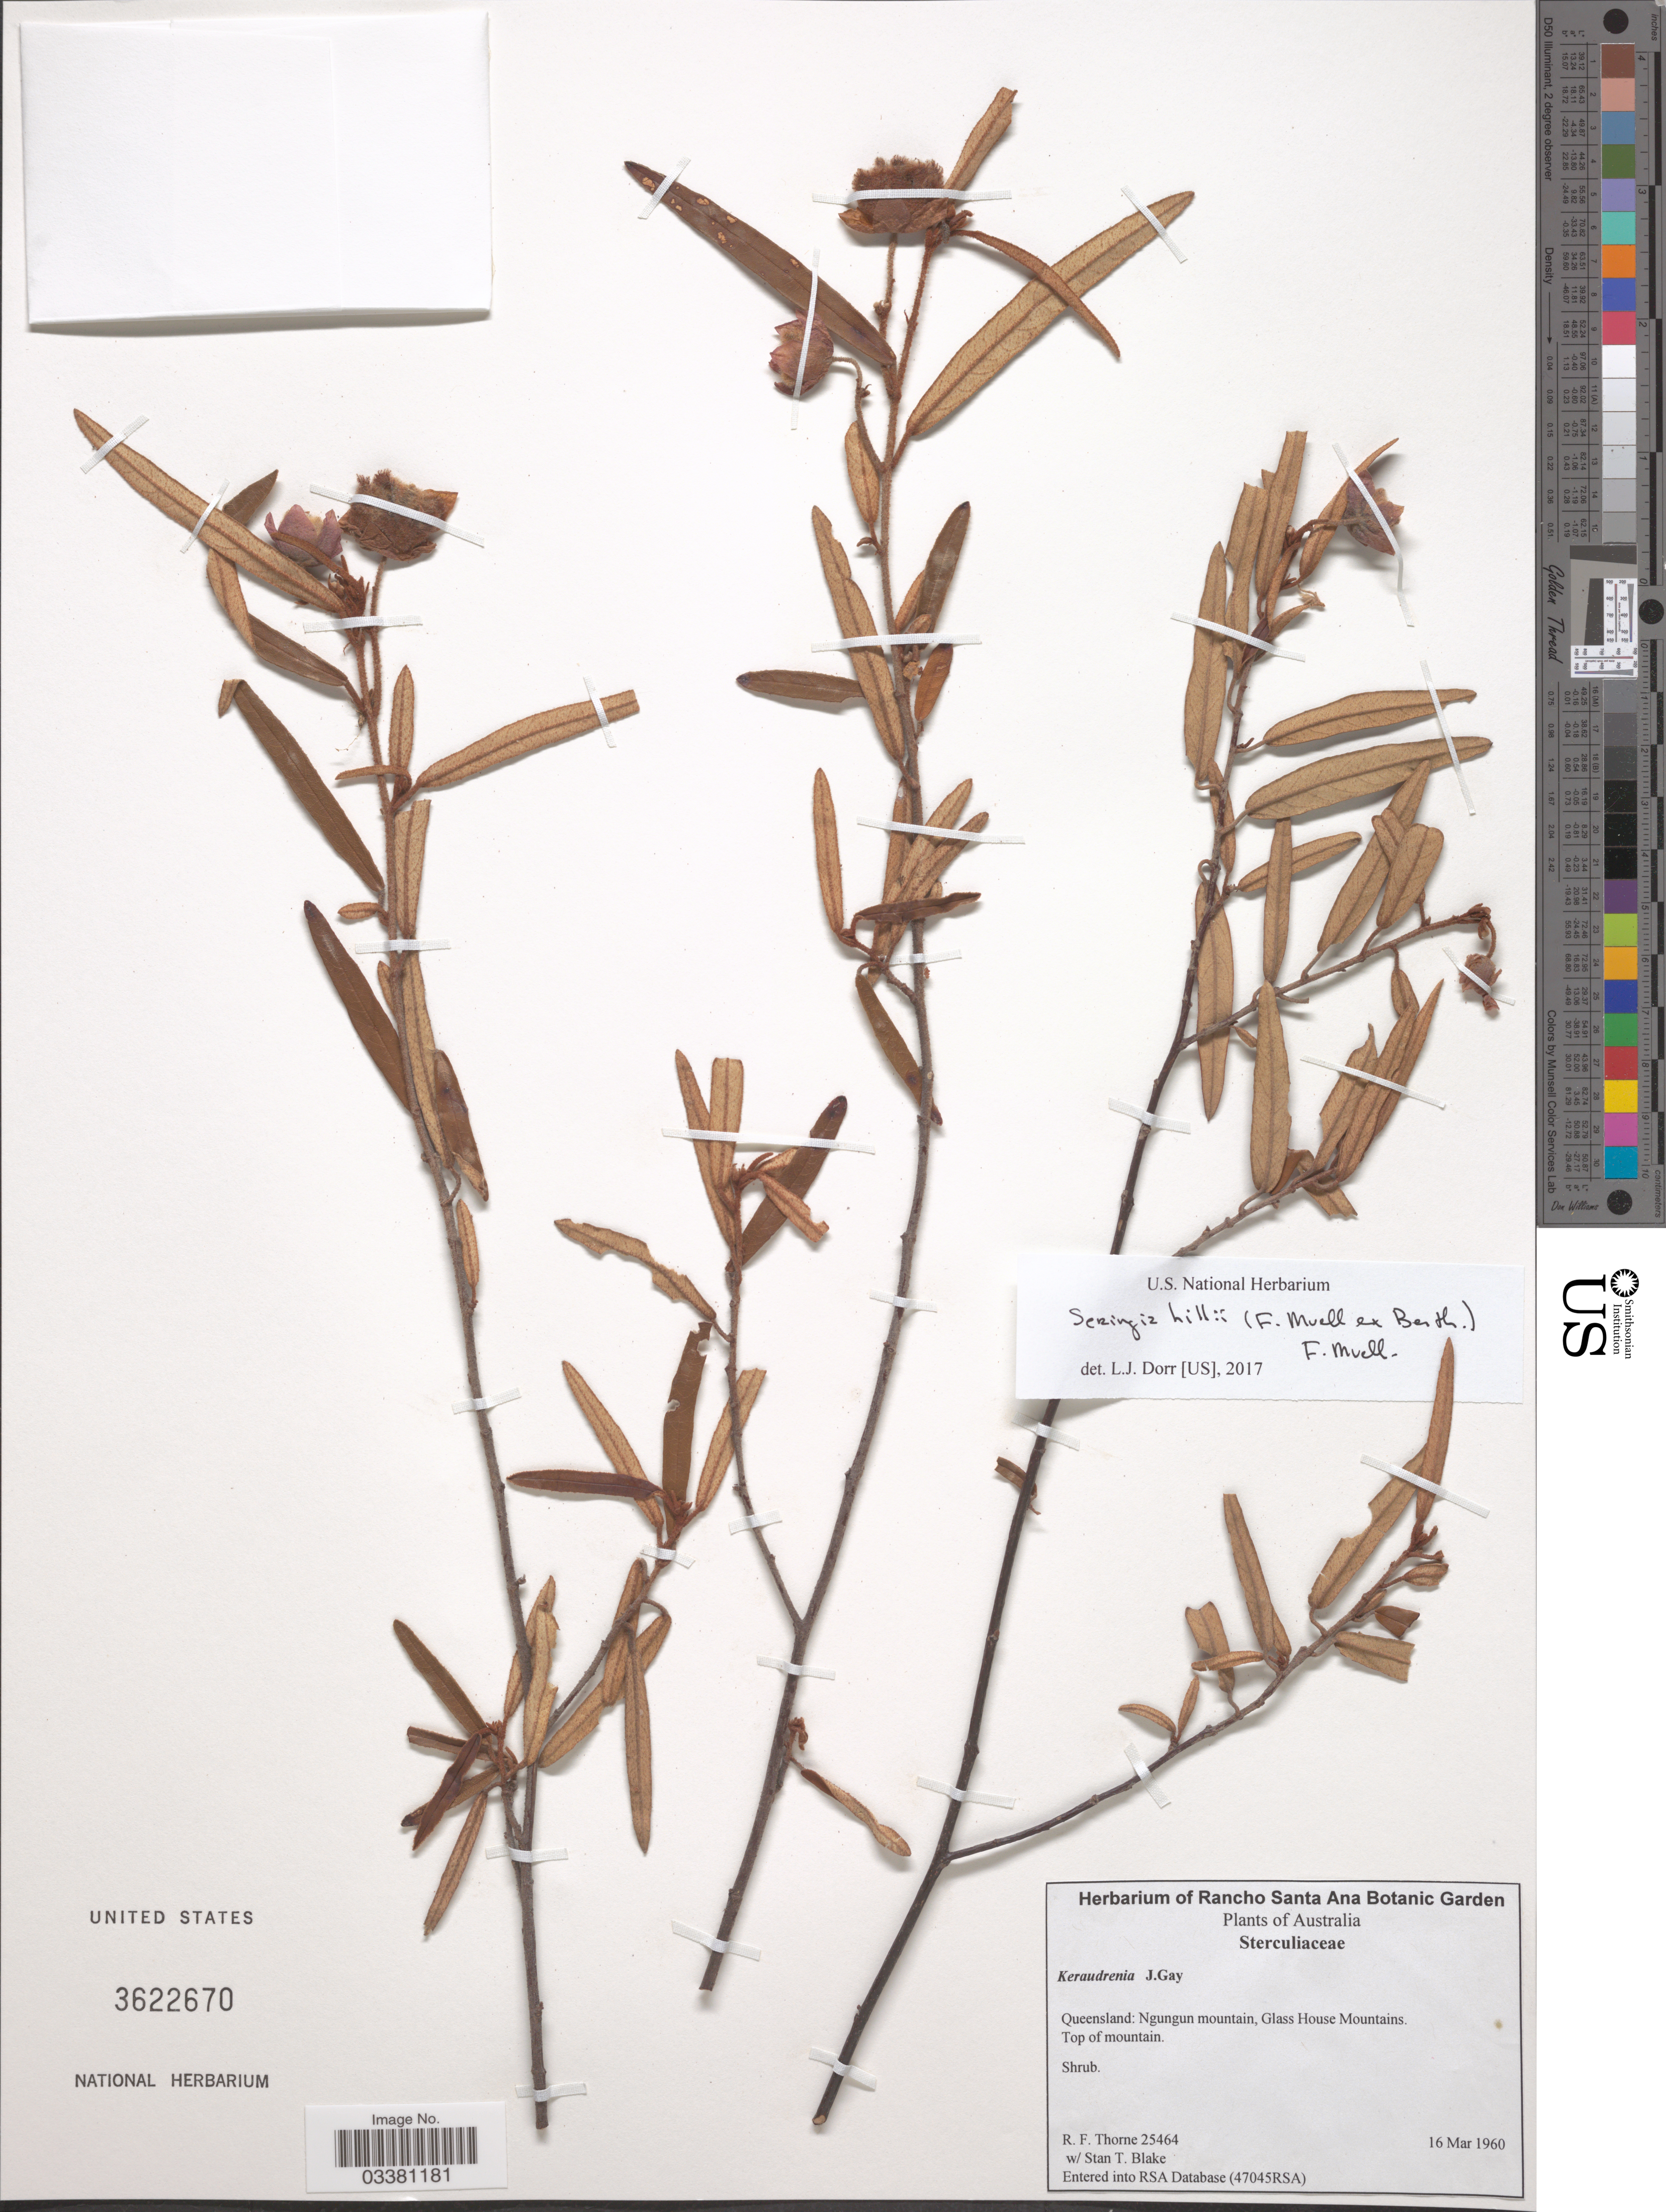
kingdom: Plantae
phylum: Tracheophyta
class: Magnoliopsida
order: Malvales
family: Malvaceae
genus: Seringia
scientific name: Seringia hillii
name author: F. Muell.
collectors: R. Thorne & S. T. Blake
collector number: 25464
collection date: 1960-03-16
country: Australia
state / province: Queensland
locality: Ngungun mountain, Glass House Mountains. Top of mountain.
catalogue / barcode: US 3622670